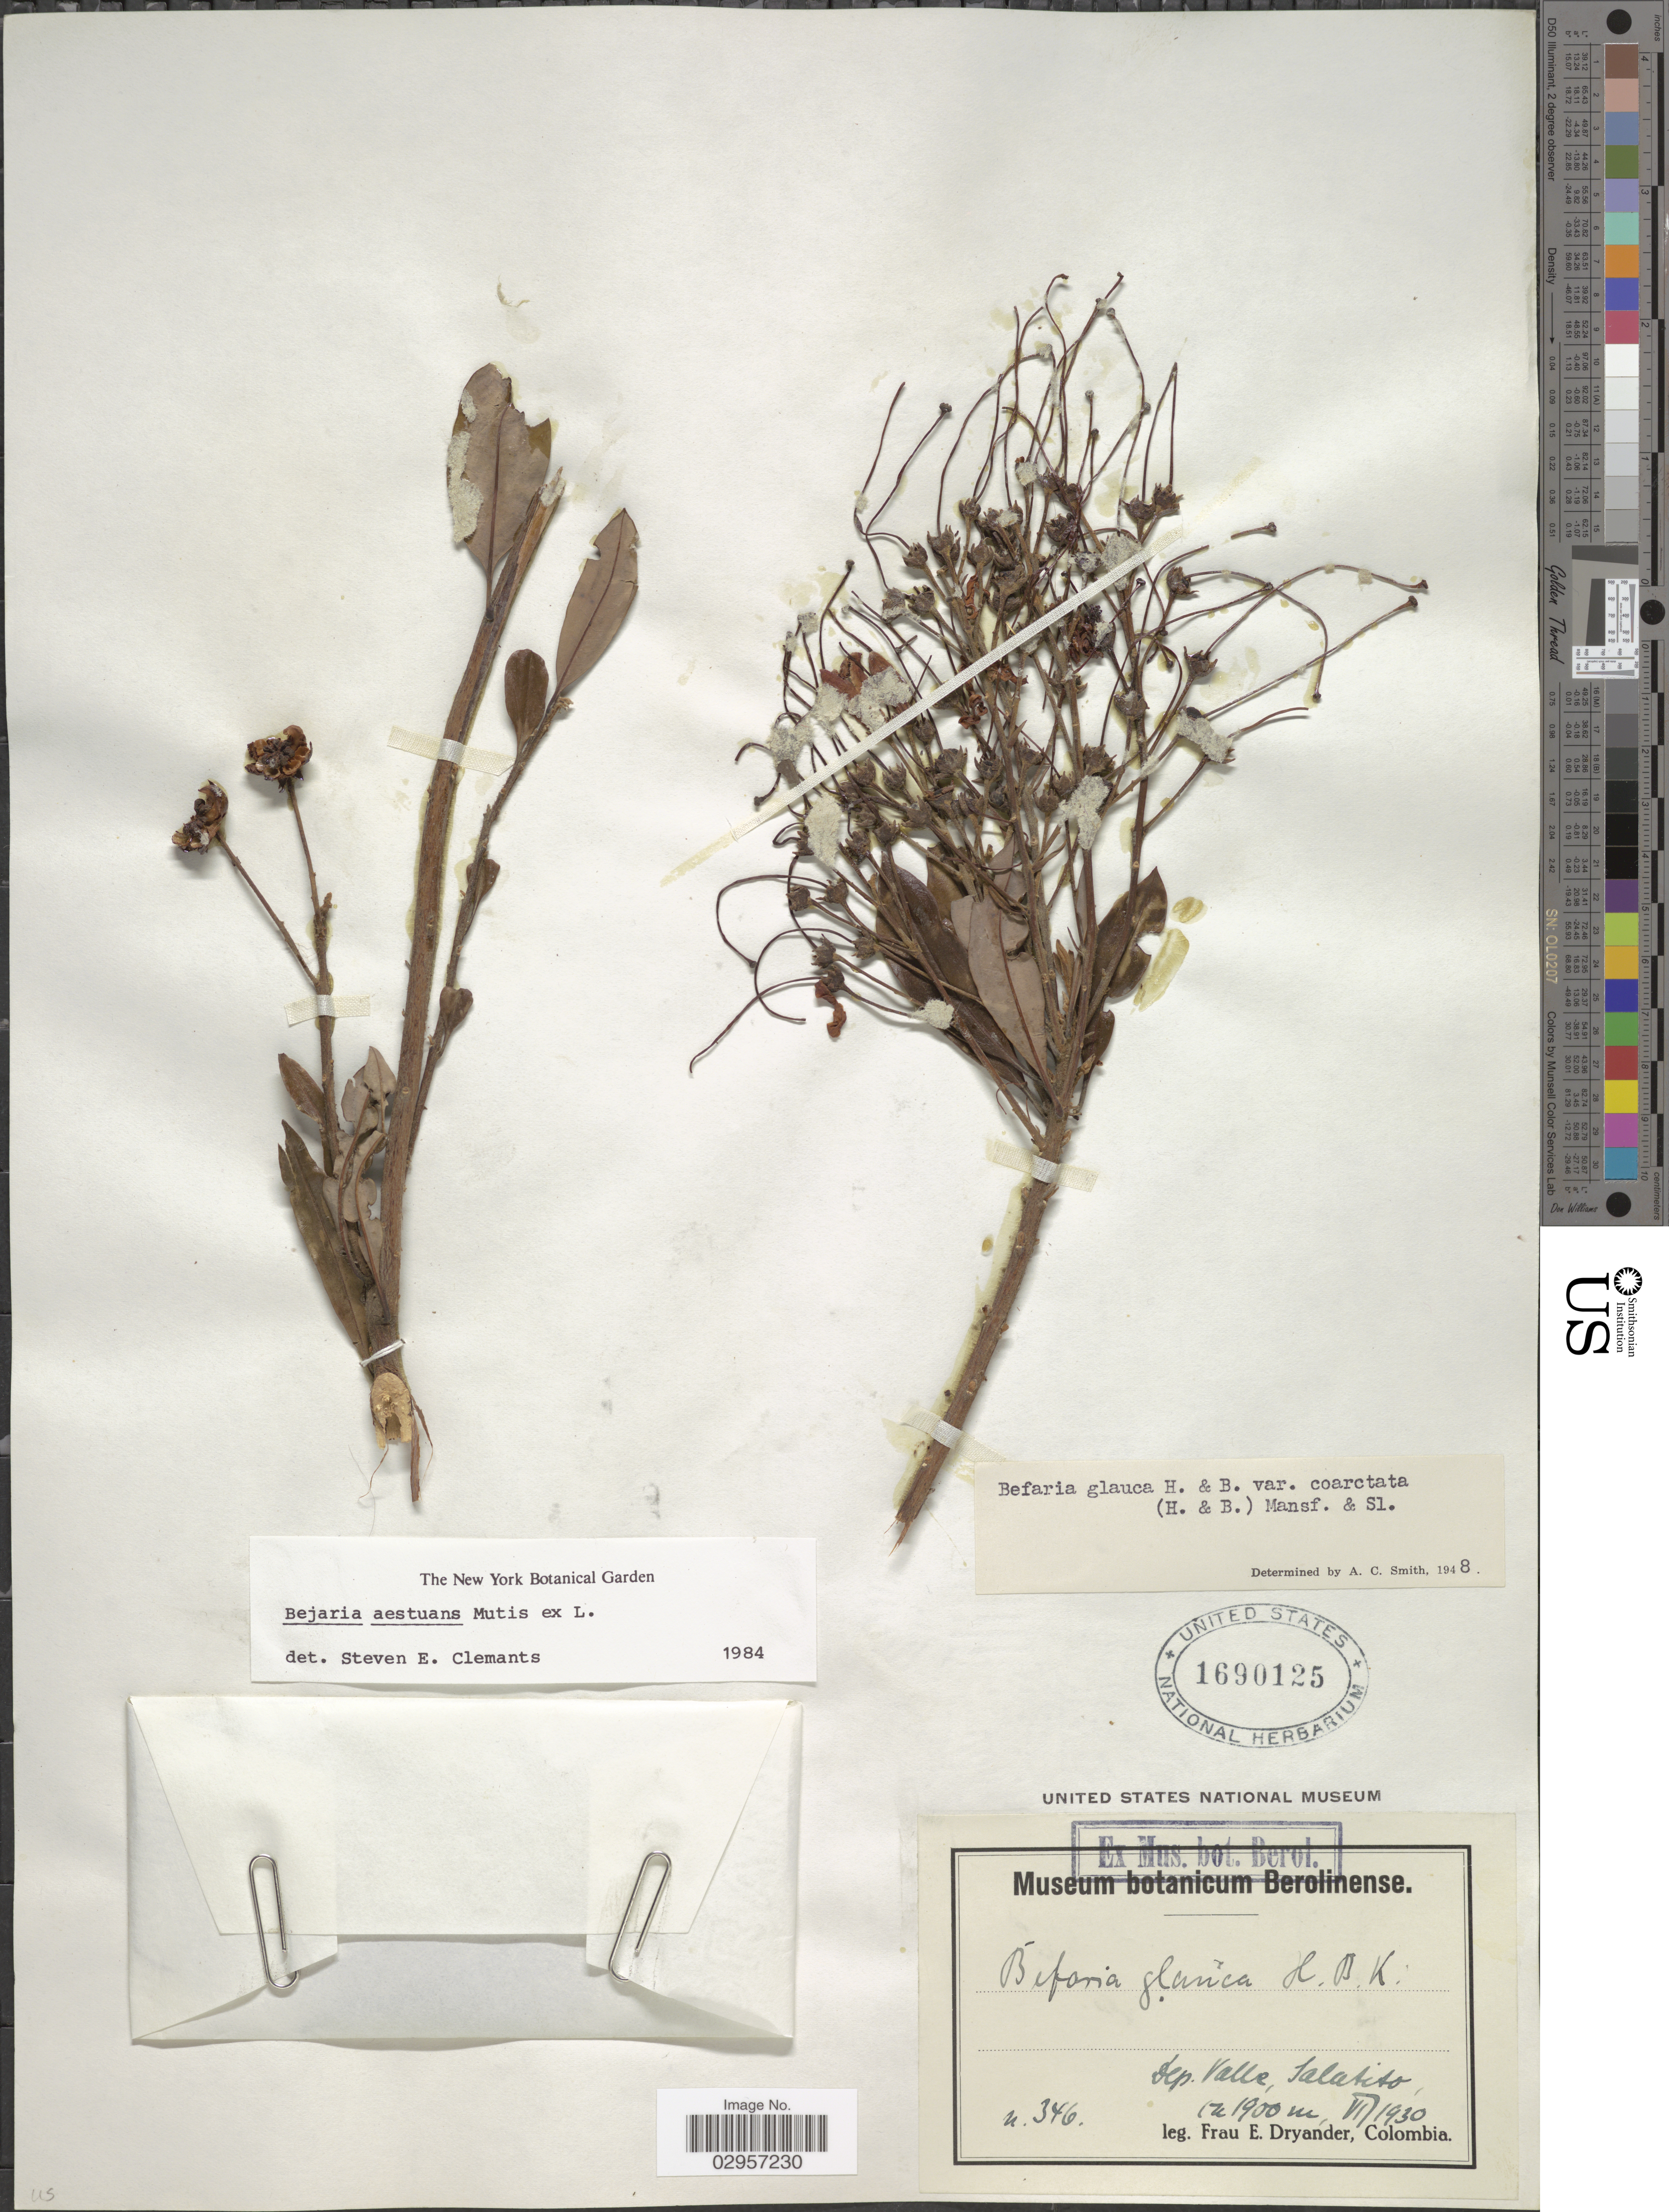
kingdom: Plantae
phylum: Tracheophyta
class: Magnoliopsida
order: Ericales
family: Ericaceae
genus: Befaria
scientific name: Befaria aestuans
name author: Mutis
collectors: F. Dryander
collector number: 346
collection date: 1930-06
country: Colombia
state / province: Valle del Cauca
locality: Dep. Valle, Salatito.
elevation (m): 1900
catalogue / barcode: US 1690125